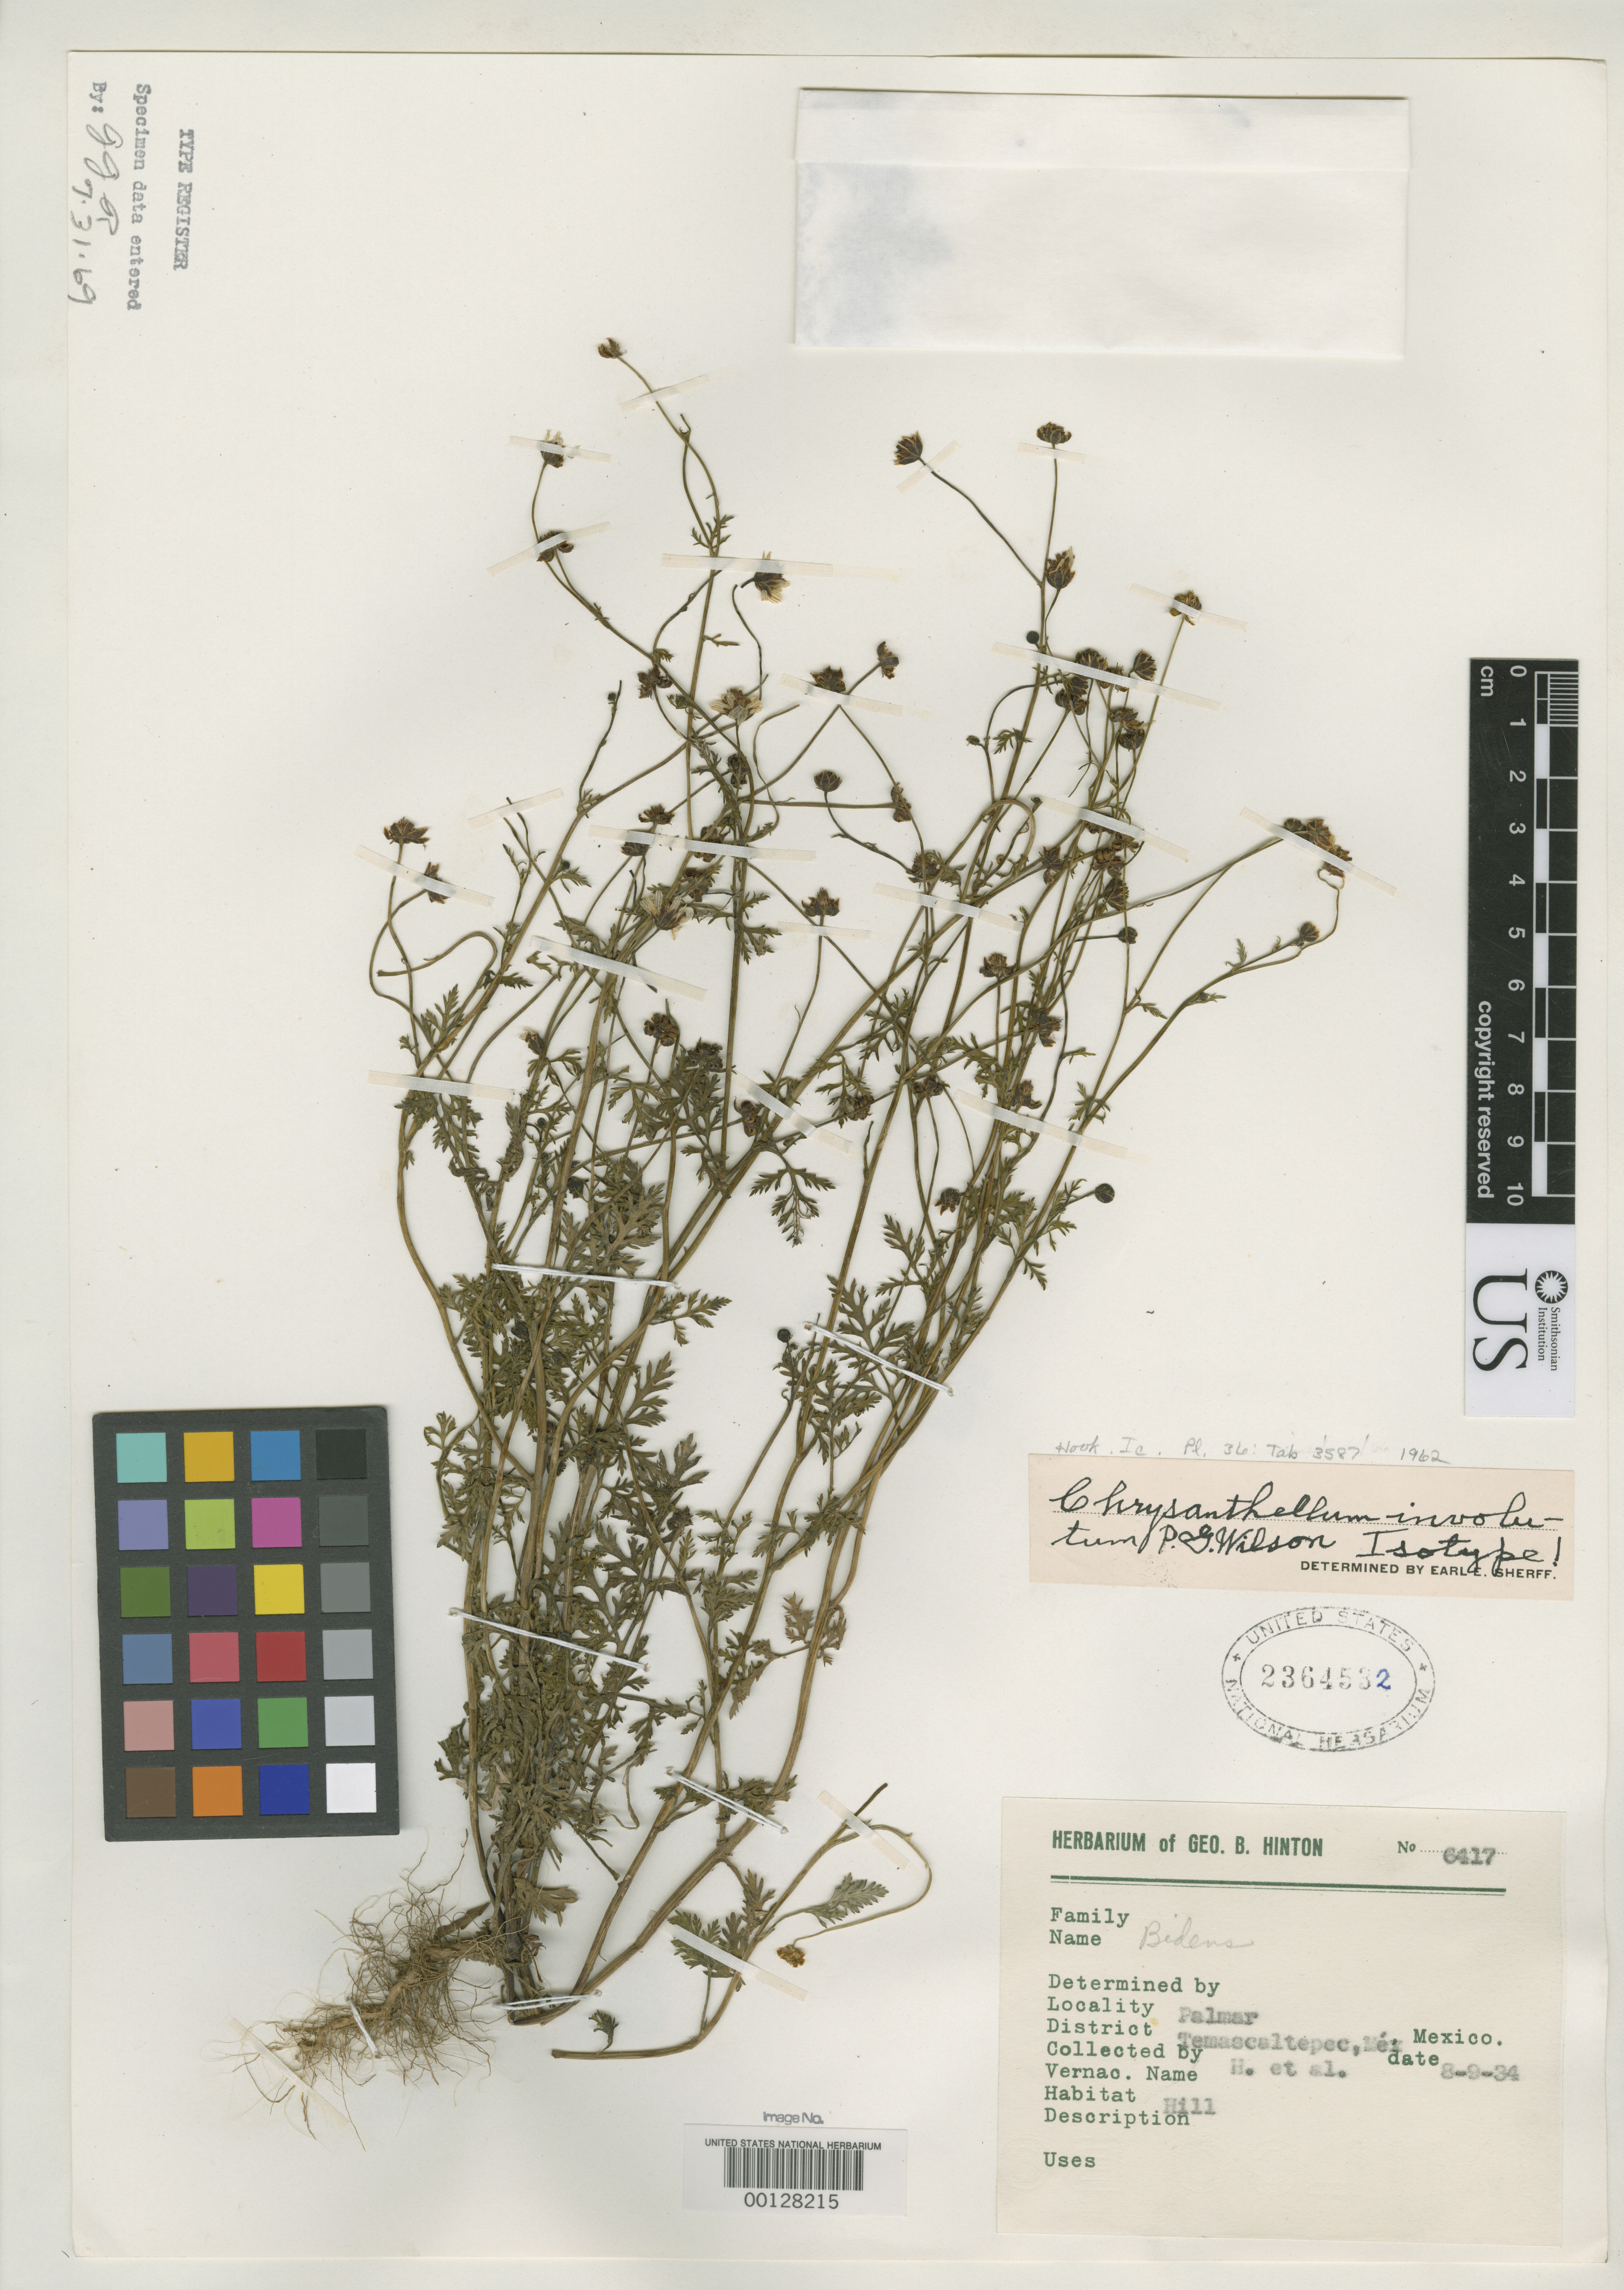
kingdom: Plantae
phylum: Tracheophyta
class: Magnoliopsida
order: Asterales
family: Asteraceae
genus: Chrysanthellum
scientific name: Chrysanthellum involutum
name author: Paul G. Wilson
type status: Isotype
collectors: G. B. Hinton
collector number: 6417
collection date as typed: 09 Aug 1934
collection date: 1934-08-09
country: Mexico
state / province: México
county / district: Temascaltepec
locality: Palmar.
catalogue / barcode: US 2364532